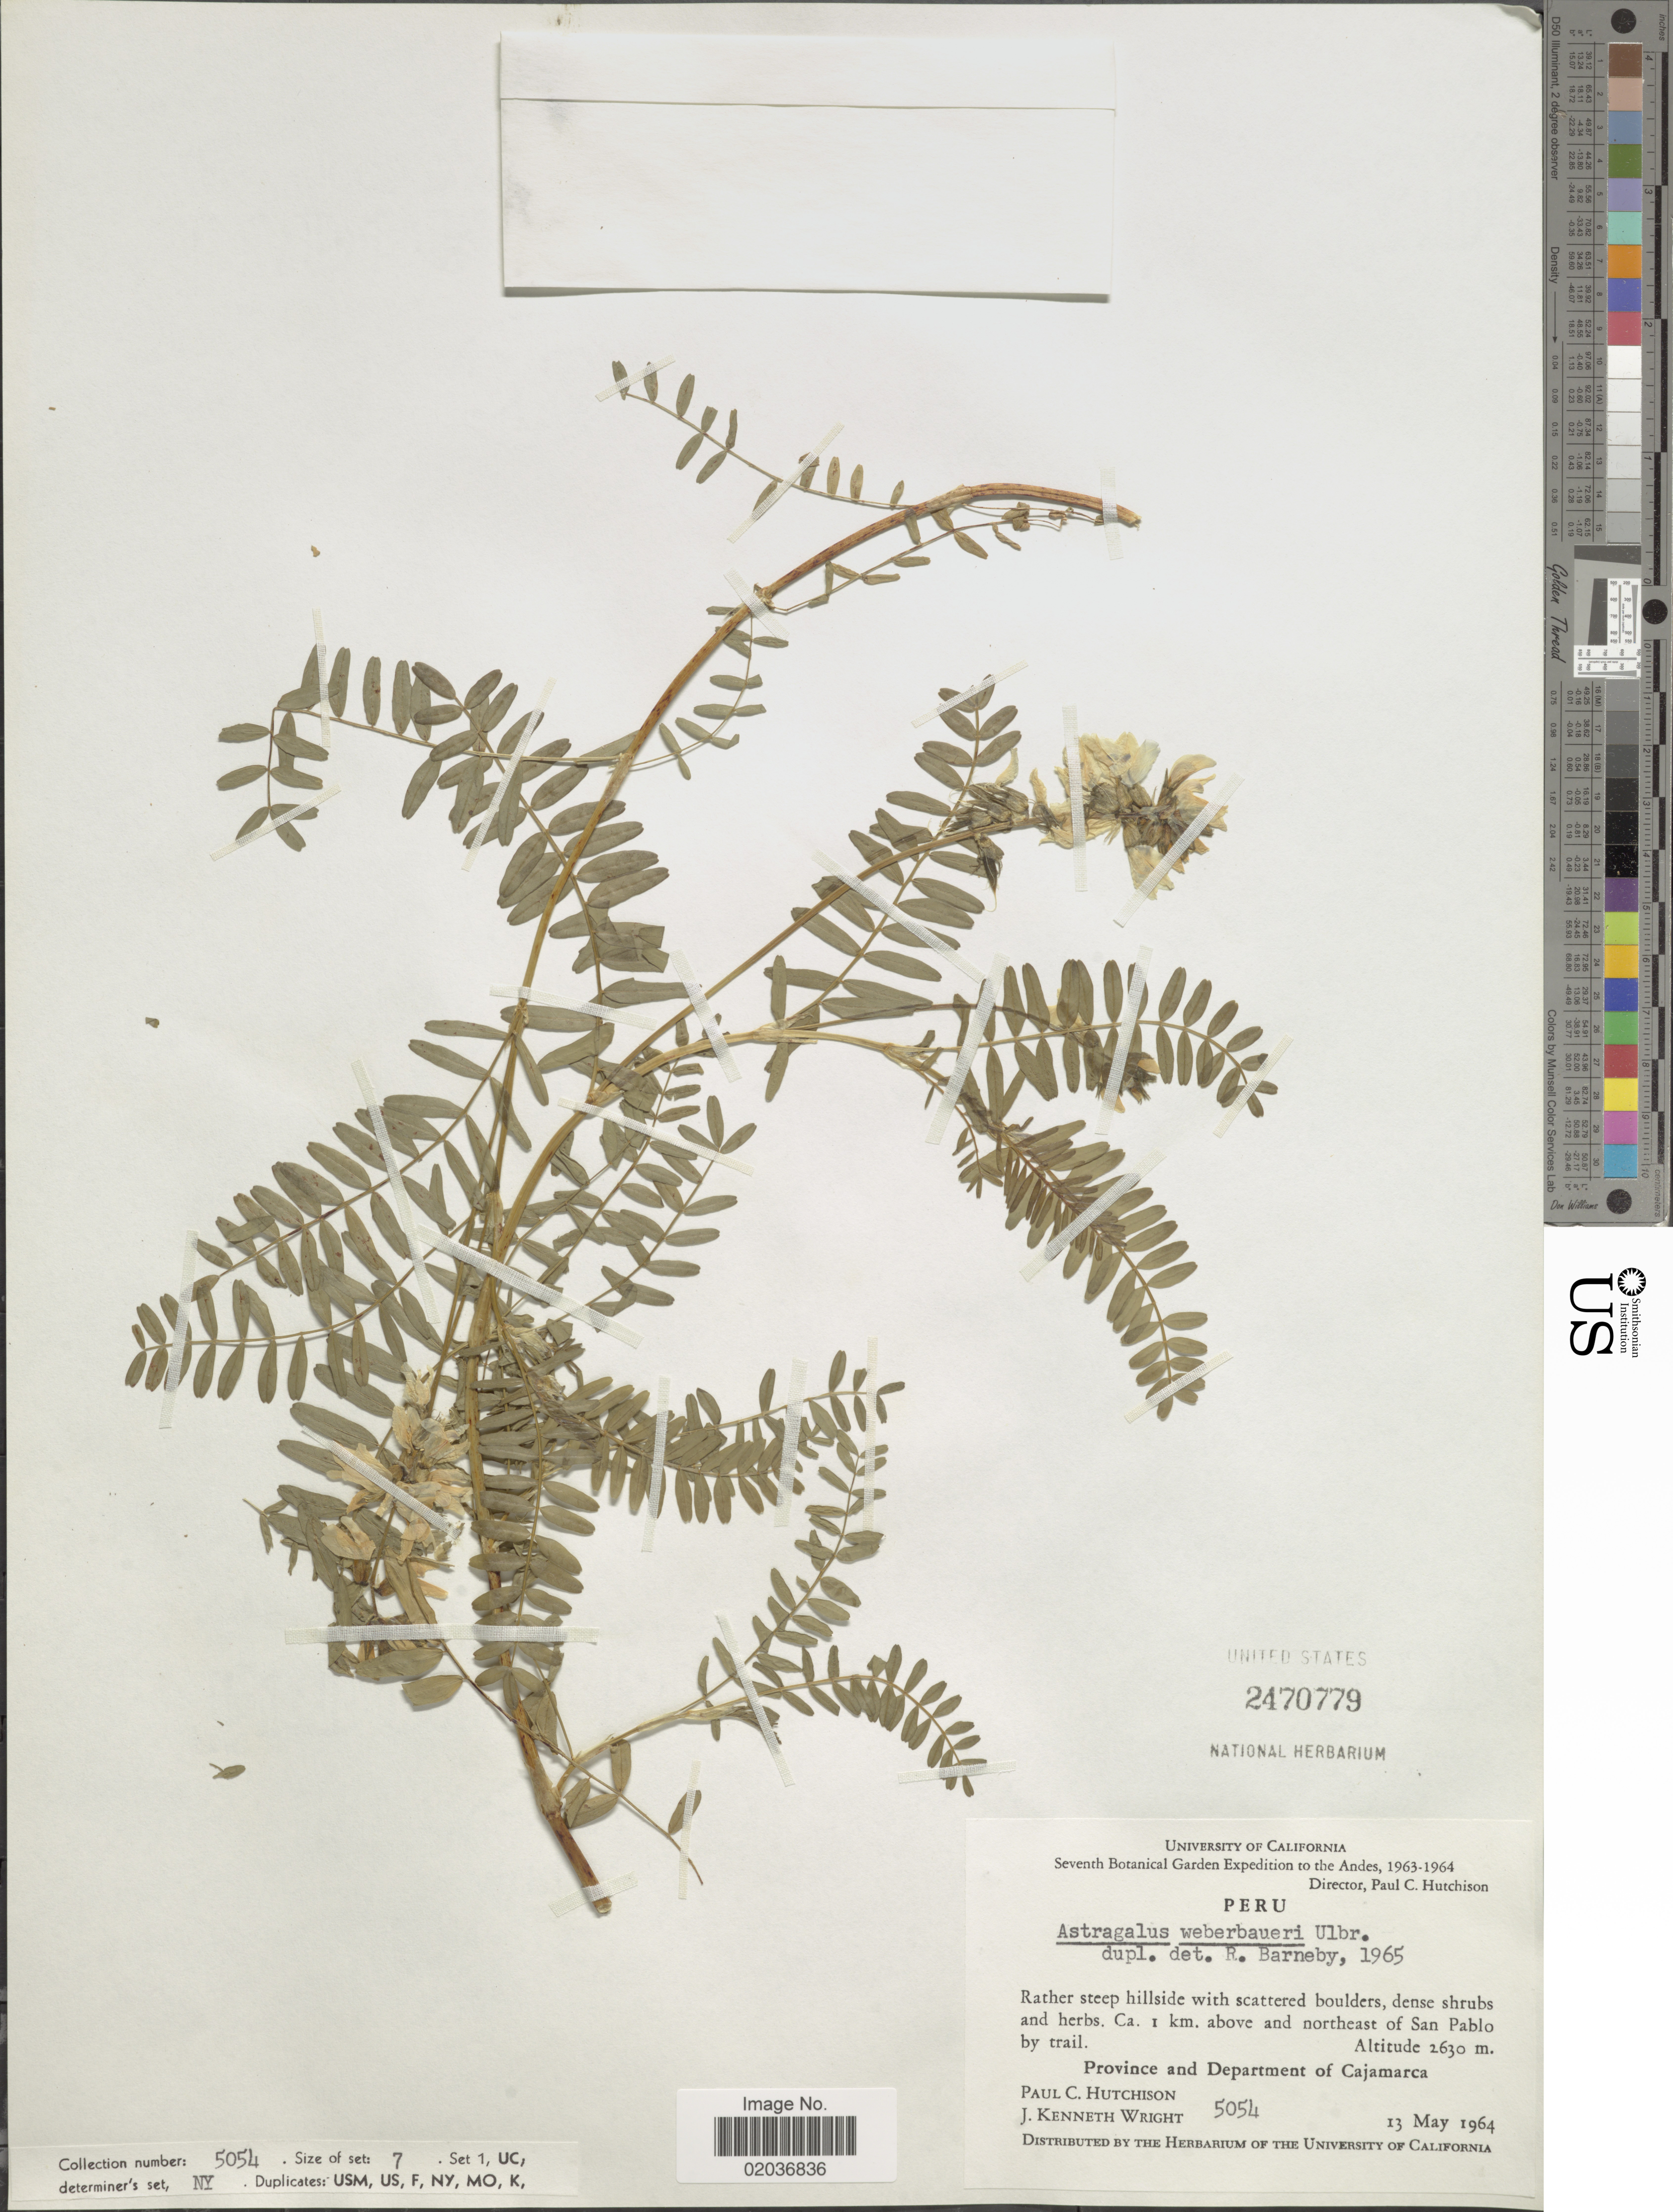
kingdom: Plantae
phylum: Tracheophyta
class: Magnoliopsida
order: Fabales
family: Fabaceae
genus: Astragalus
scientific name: Astragalus weberbaueri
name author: Ulbr.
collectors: P. C. Hutchison & J. K. Wright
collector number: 5054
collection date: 1964-05-13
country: Peru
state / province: Cajamarca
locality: Rather steep hillside with scattered boulders, Ca .1 km above and northeast of San Pablo by trail, Province and Department of Cajamarca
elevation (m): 2630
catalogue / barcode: US 2470779